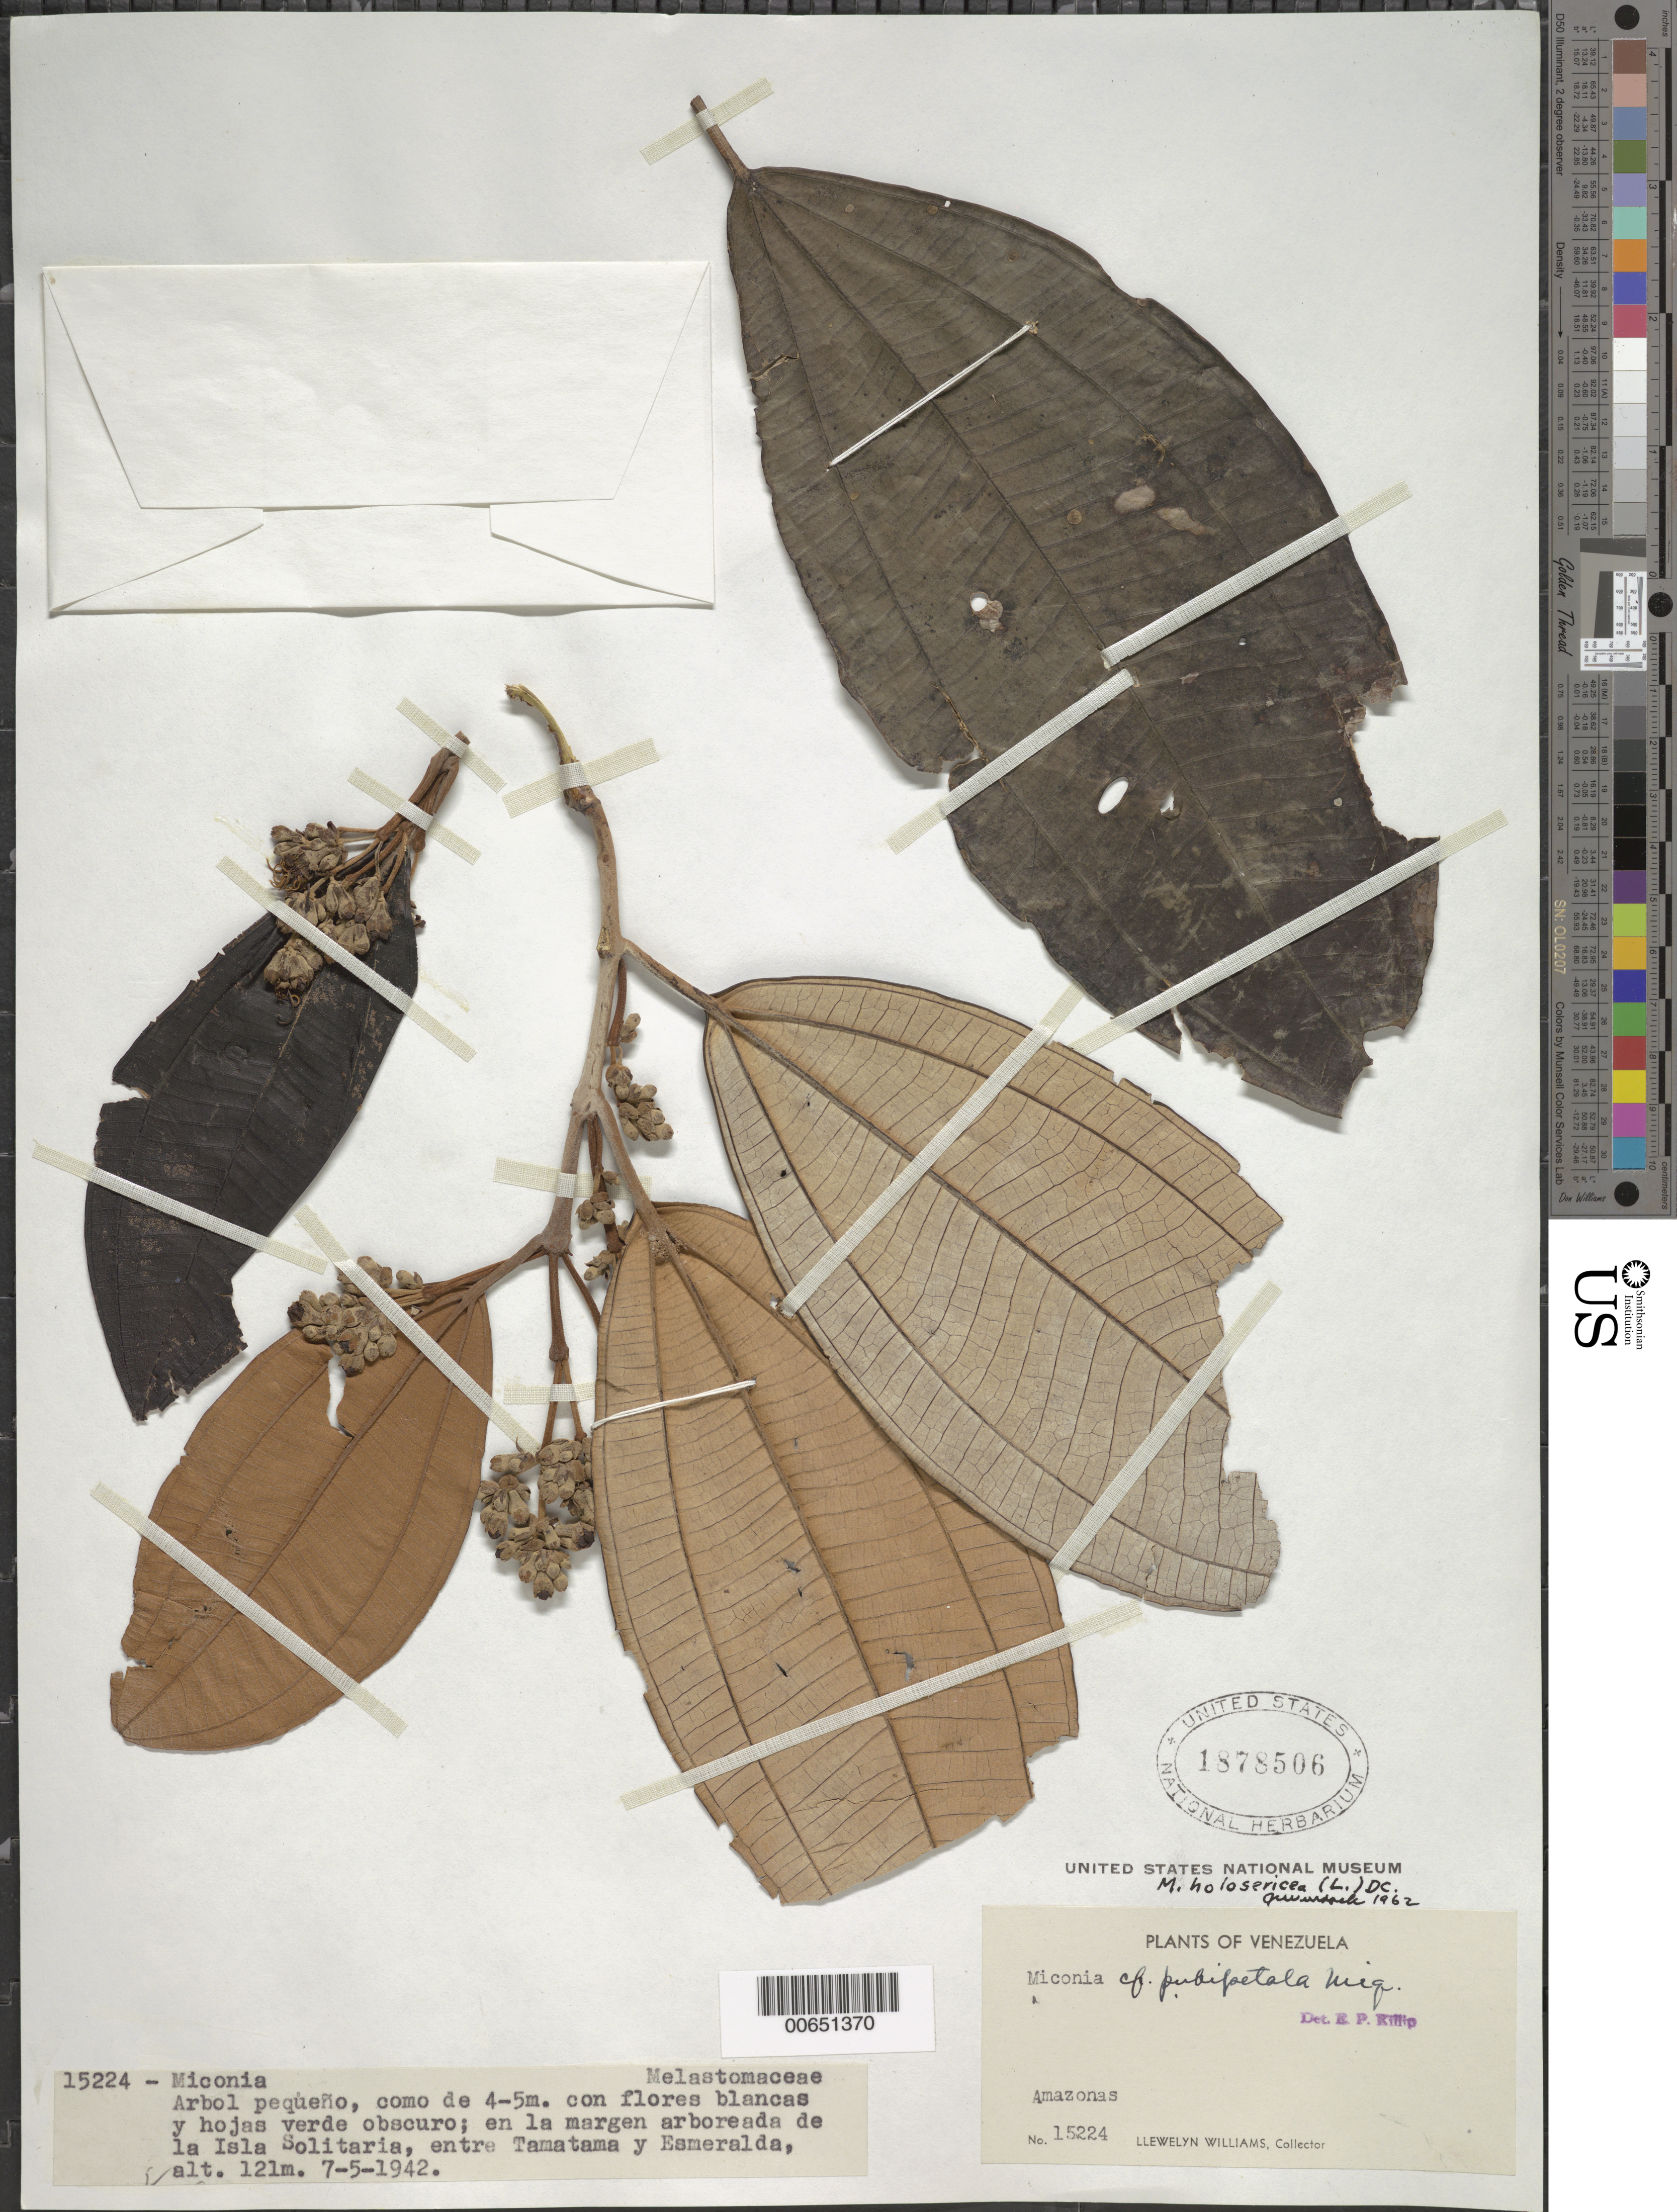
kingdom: Plantae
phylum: Tracheophyta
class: Magnoliopsida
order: Myrtales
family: Melastomataceae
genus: Miconia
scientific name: Miconia holosericea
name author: (L.) DC.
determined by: Wurdack, John J., (US), US (UNITED STATES)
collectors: Ll. Williams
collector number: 15224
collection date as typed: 7-May-42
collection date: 1942-05-07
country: Venezuela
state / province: Amazonas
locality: Isla Solitaria, entre Tamatama y Esmeralda, Alto Orinoco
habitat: Margenes arboreadas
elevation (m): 121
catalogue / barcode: US 1878506